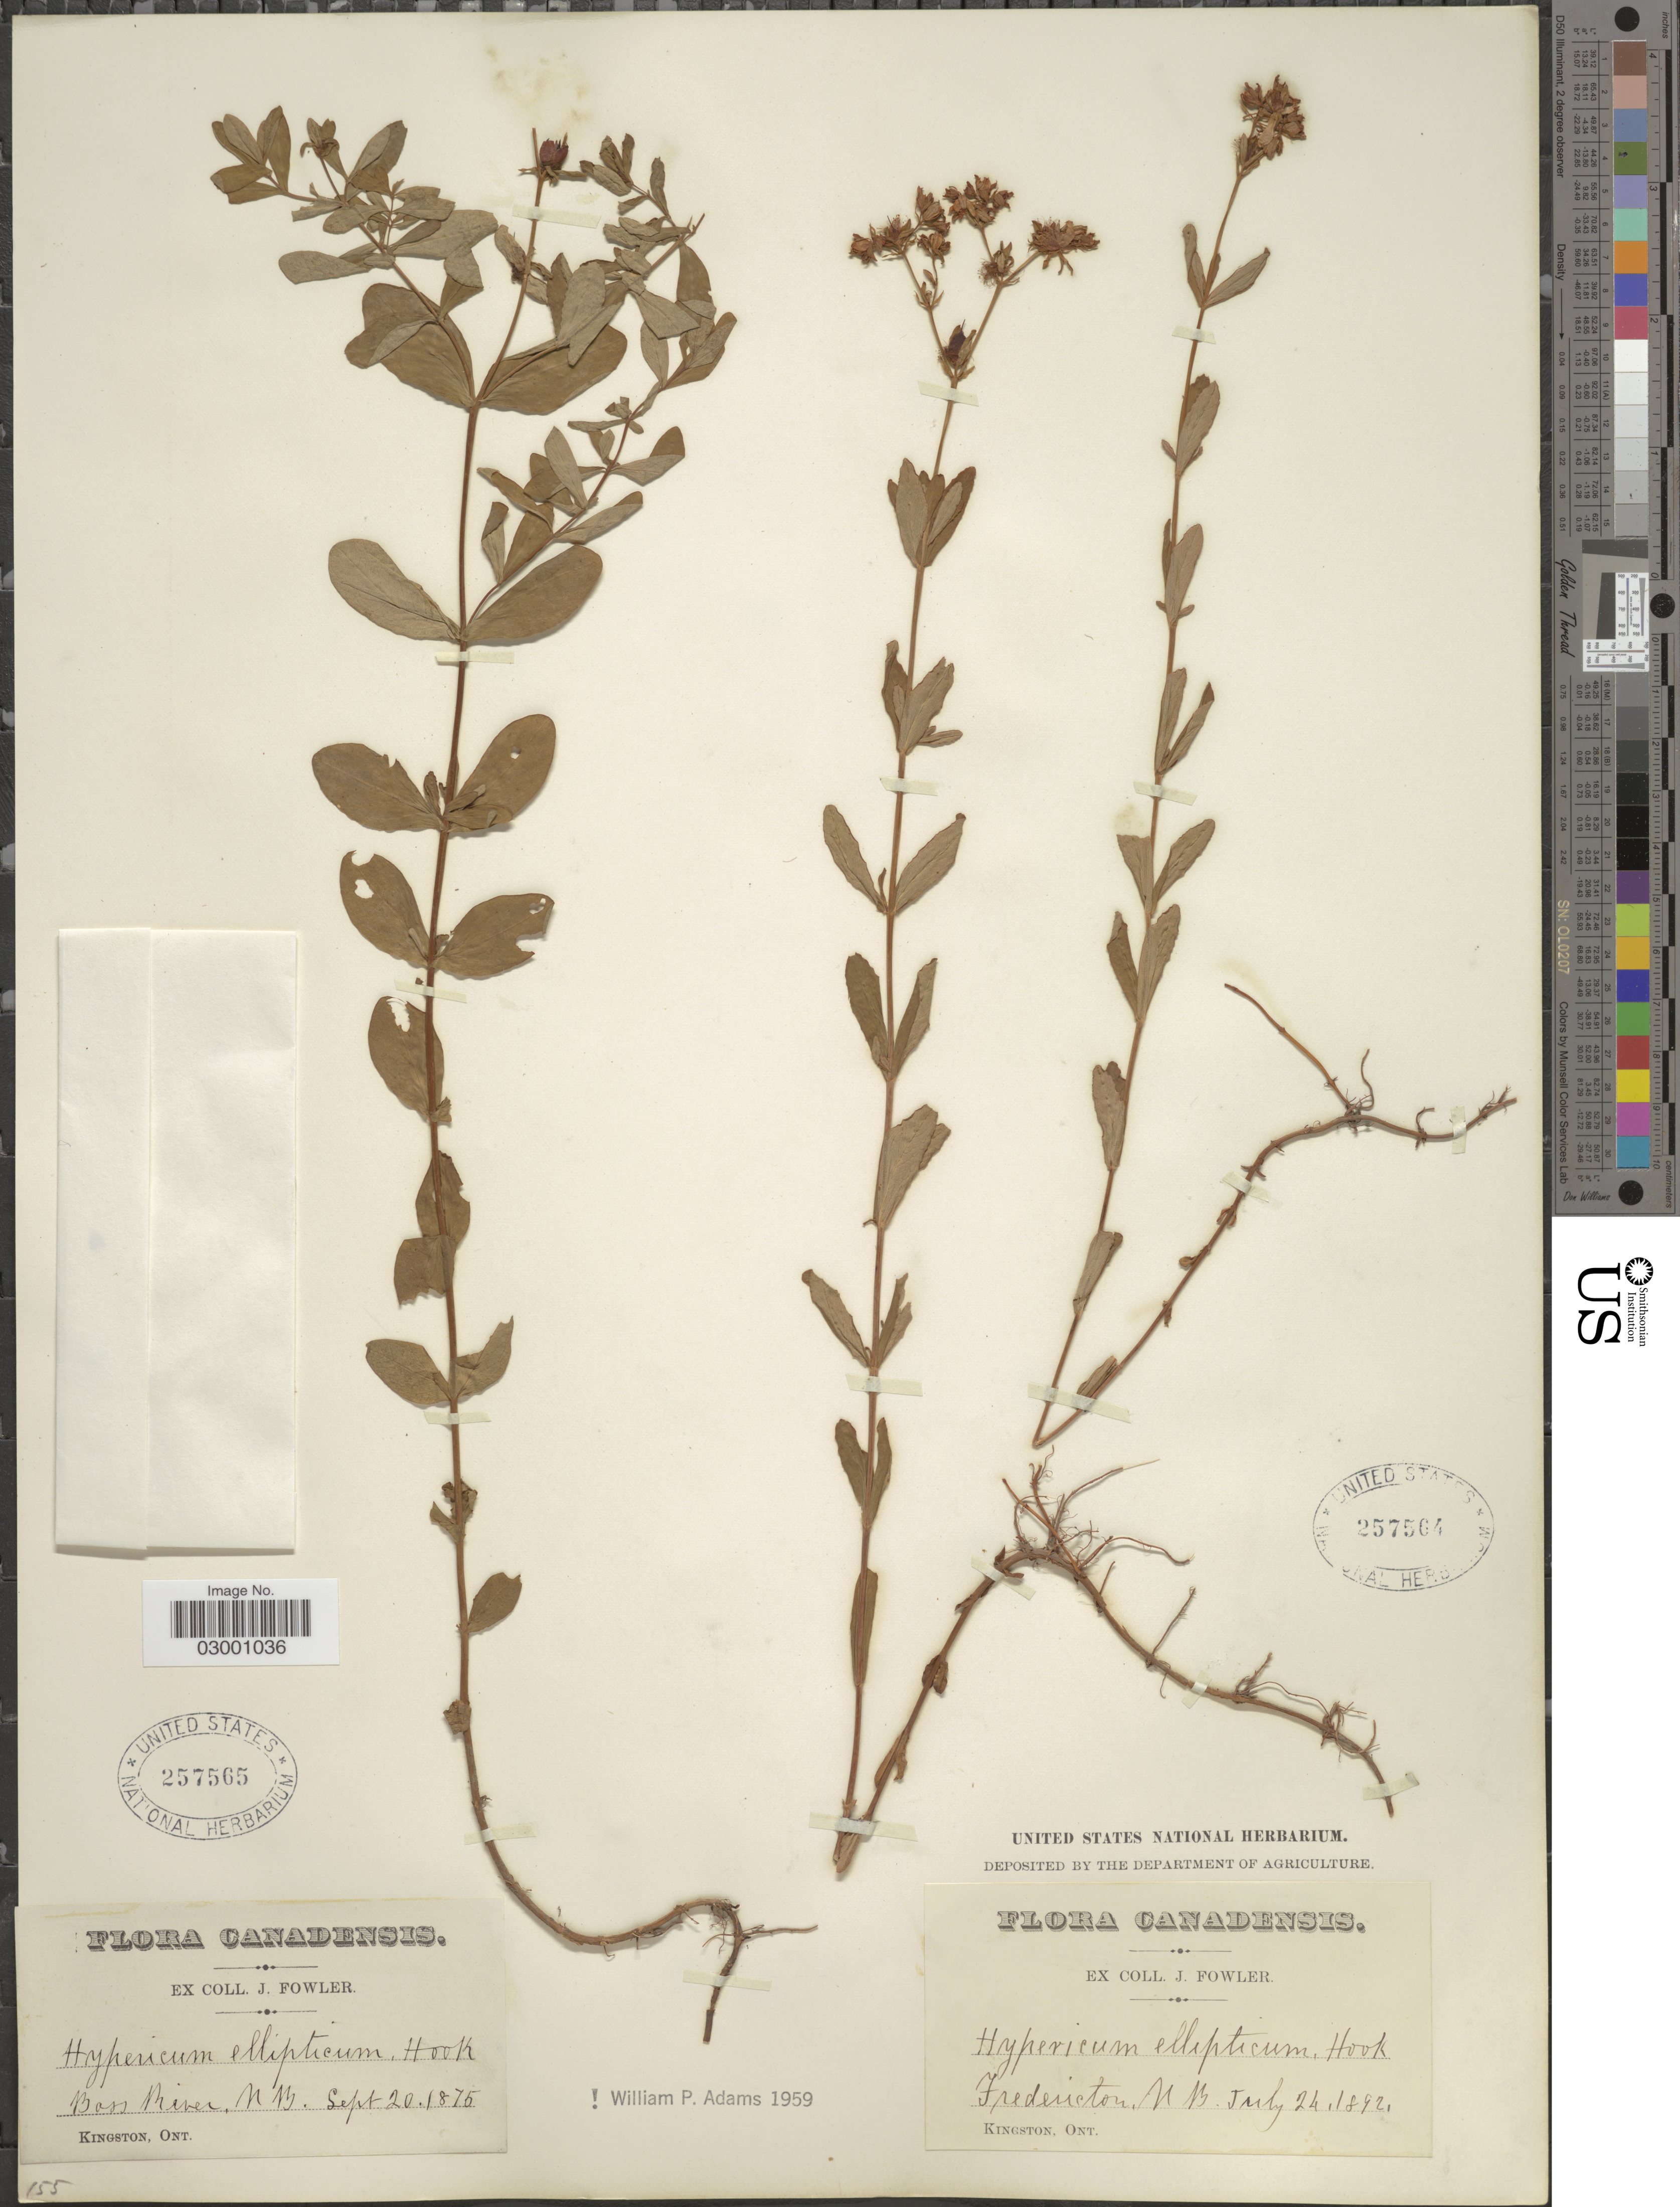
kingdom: Plantae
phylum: Tracheophyta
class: Magnoliopsida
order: Malpighiales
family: Hypericaceae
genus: Hypericum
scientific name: Hypericum ellipticum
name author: Hook.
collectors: J. Fowler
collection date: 1875-09-20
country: Canada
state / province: New Brunswick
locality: Boss River.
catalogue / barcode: US 257565